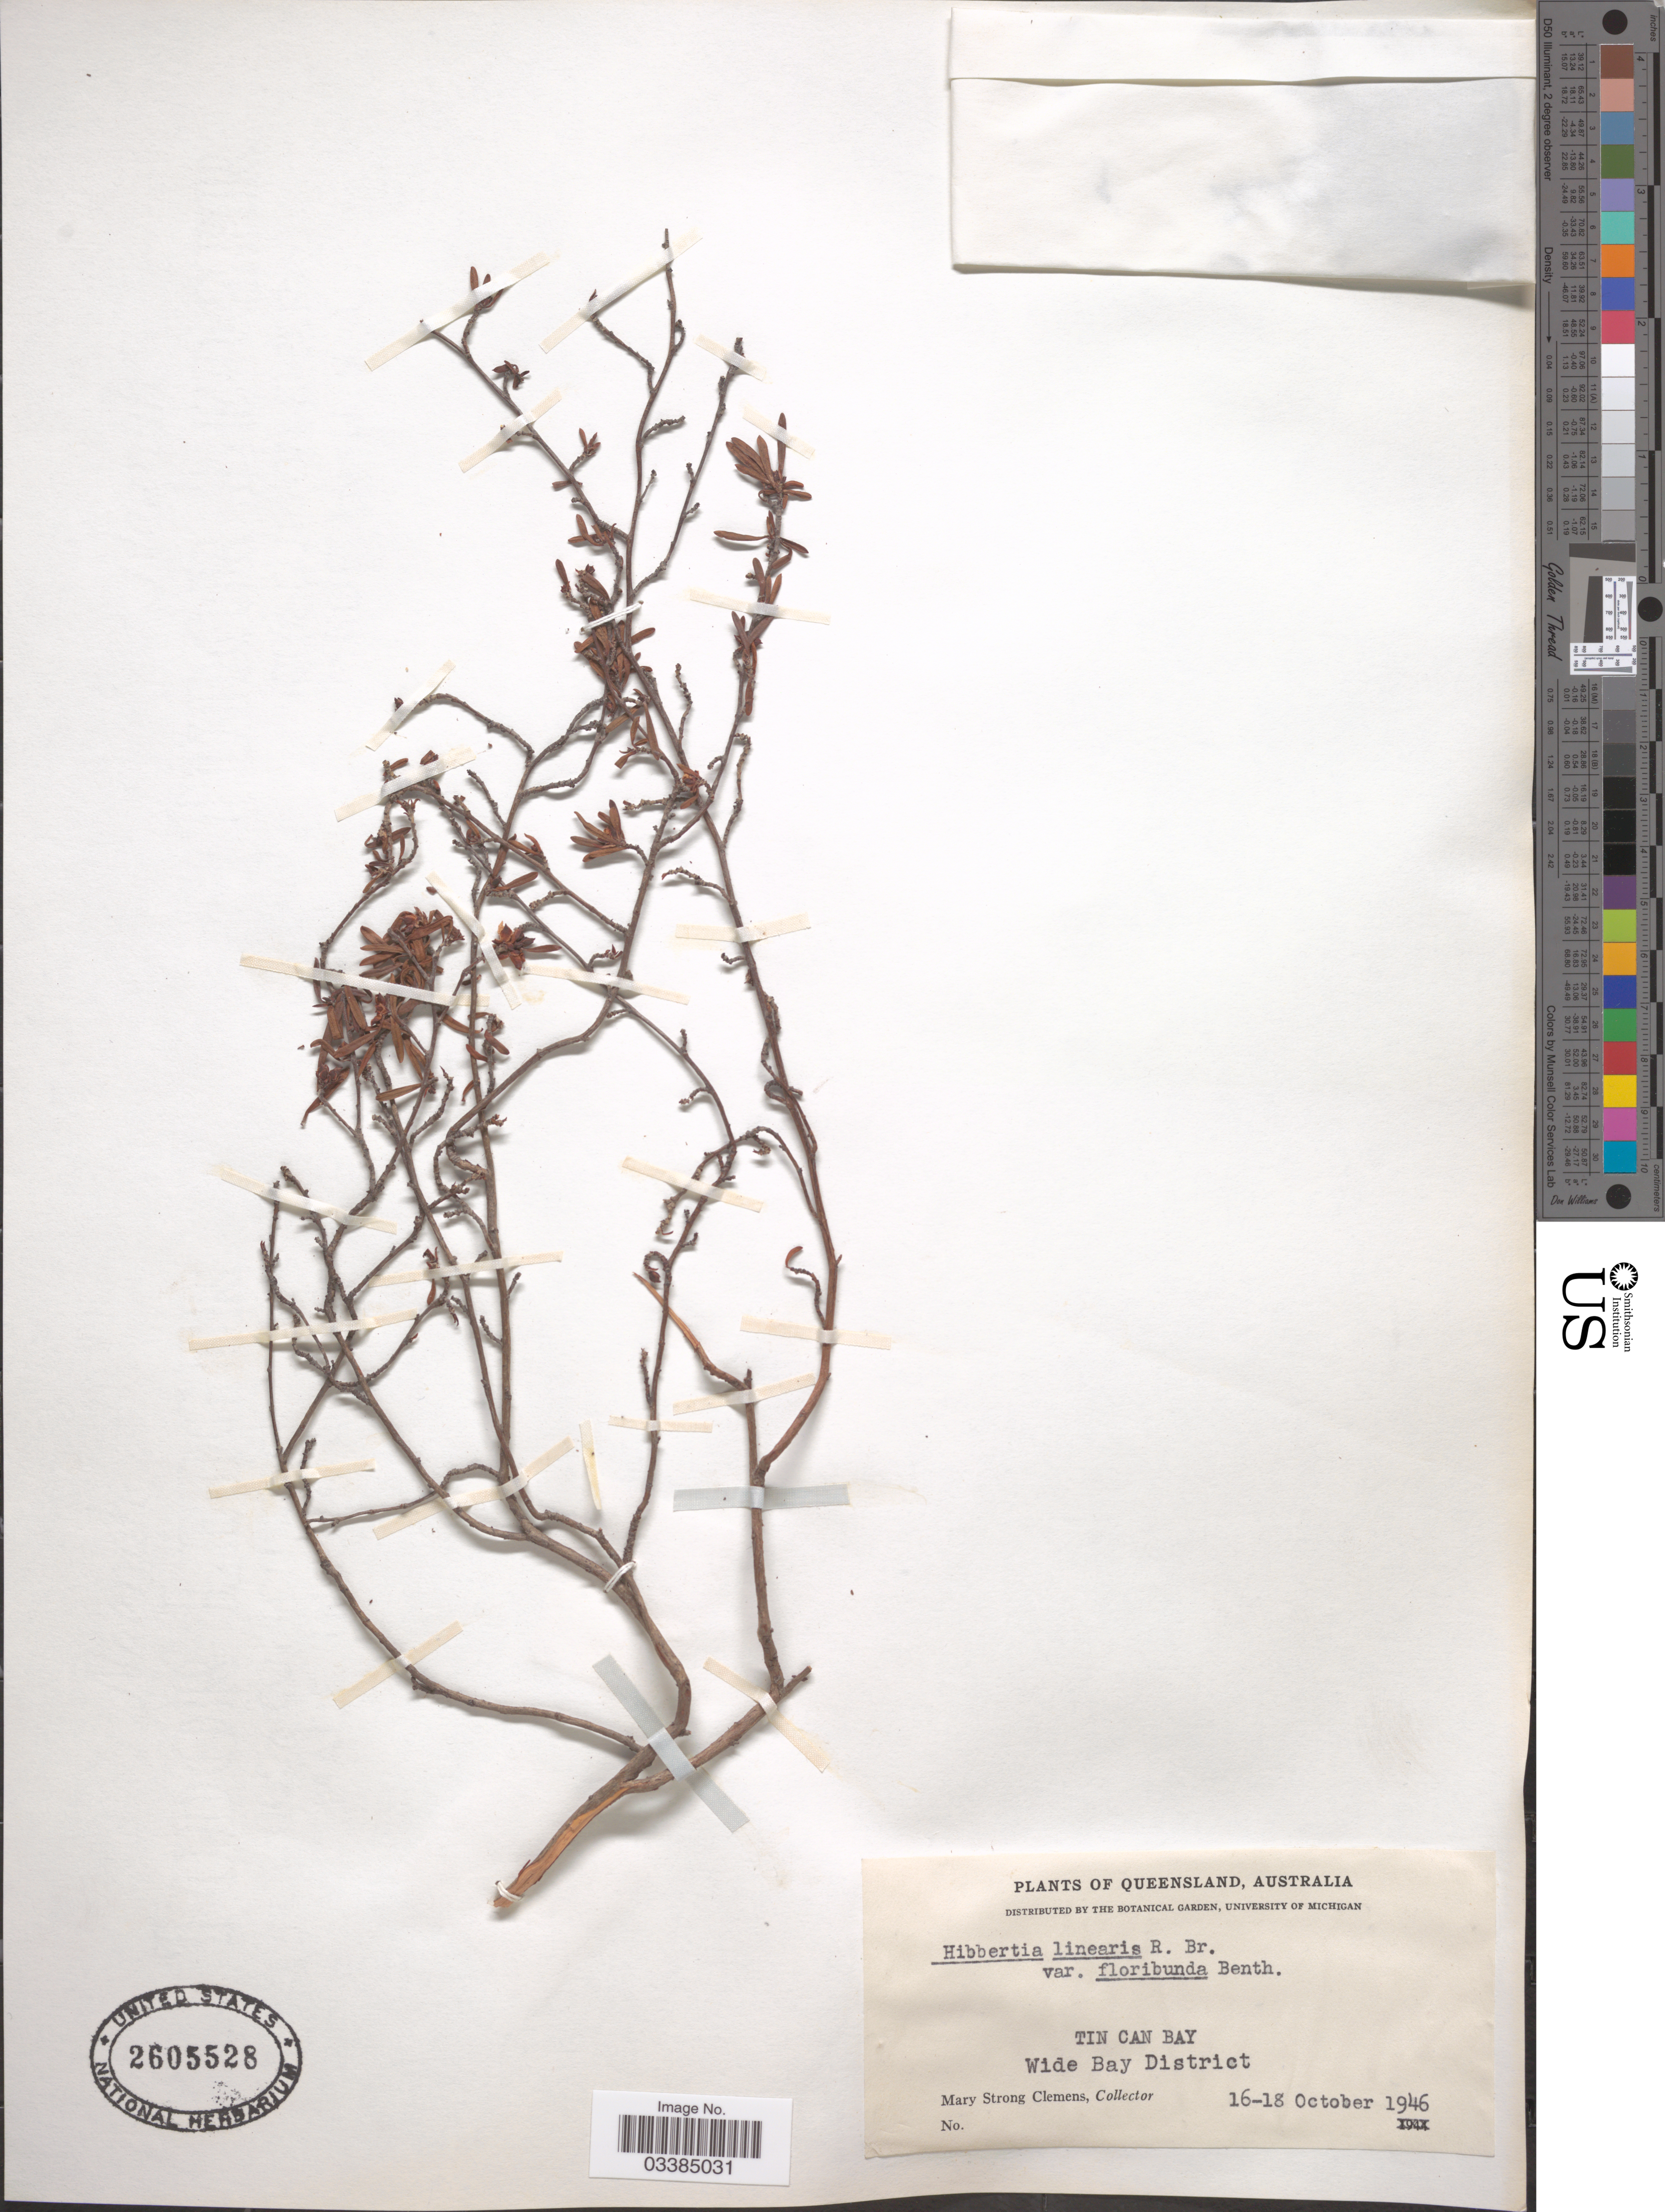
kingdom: Plantae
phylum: Tracheophyta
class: Magnoliopsida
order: Dilleniales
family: Dilleniaceae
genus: Hibbertia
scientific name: Hibbertia linearis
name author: R. Br. ex DC.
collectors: M. S. Clemens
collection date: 1946-10-16/1946-10-18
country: Australia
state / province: Queensland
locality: Tin Can Bay. Wide Bay District.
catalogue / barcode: US 2605528